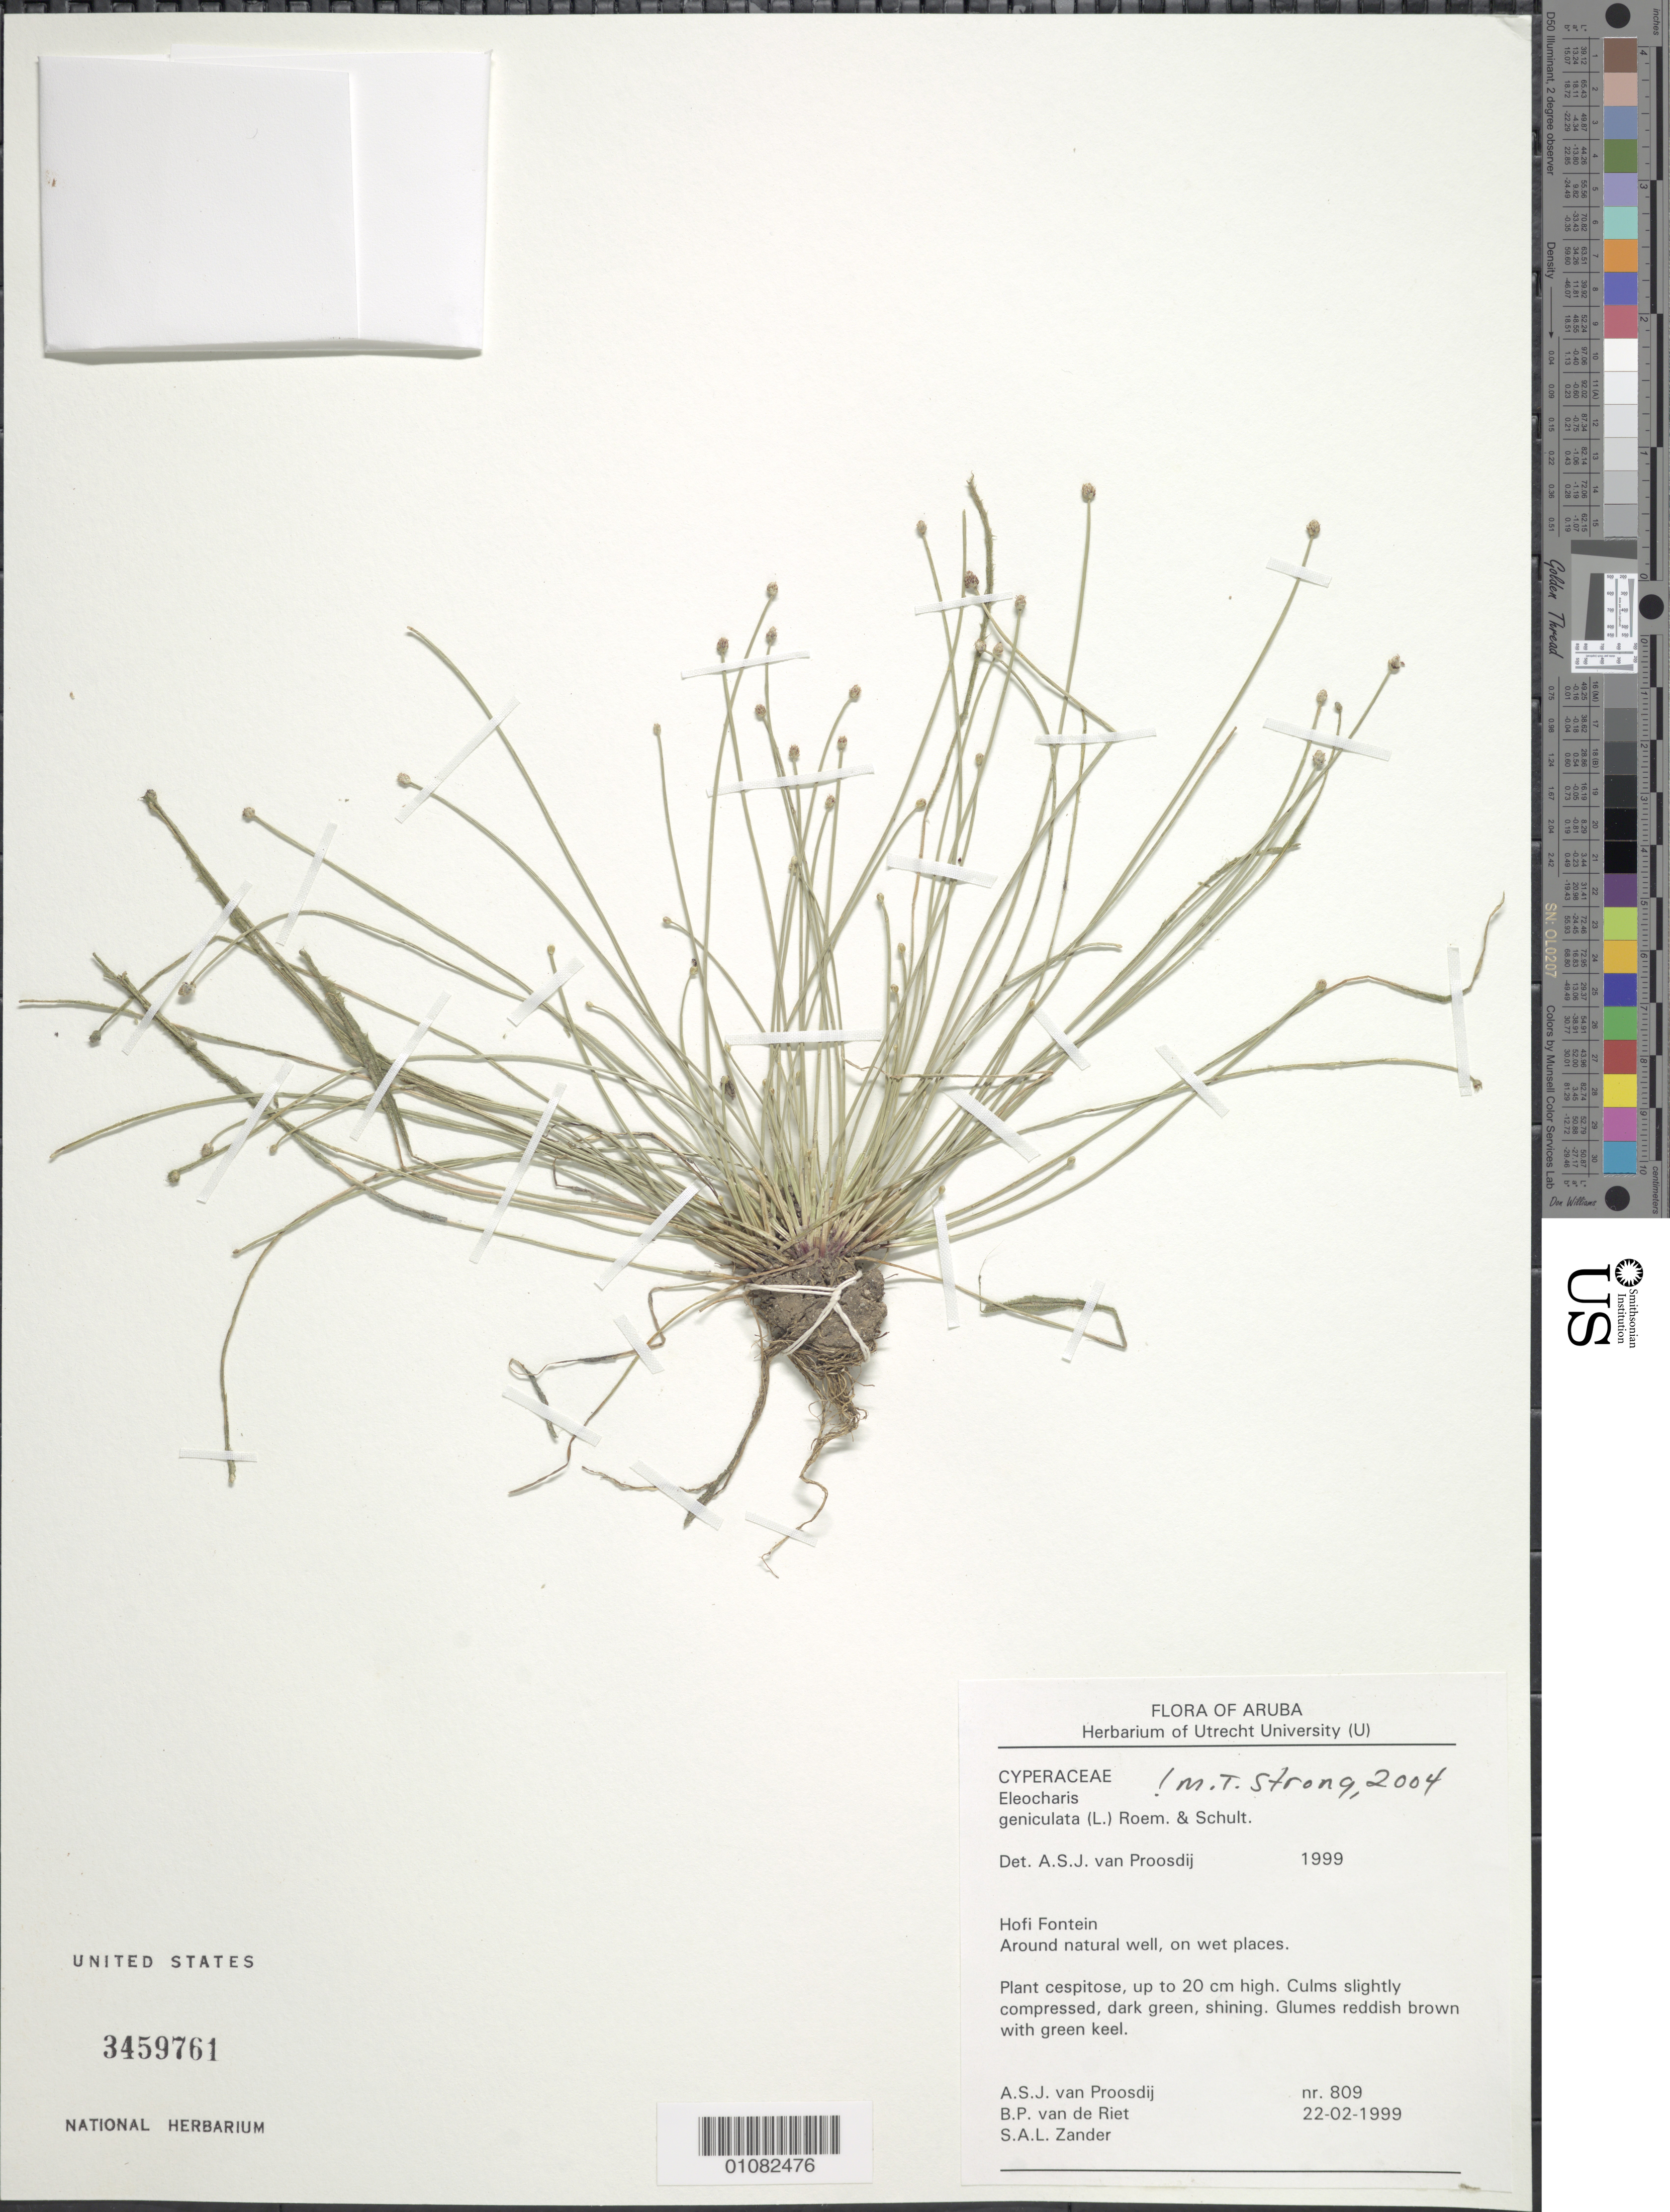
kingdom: Plantae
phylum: Tracheophyta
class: Liliopsida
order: Poales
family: Cyperaceae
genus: Eleocharis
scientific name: Eleocharis geniculata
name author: (L.) Roem. & Schult.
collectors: A. Proosdij, B. Riet & S. Zander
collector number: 809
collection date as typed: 22 Feb 1999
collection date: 1999-02-22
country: Aruba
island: Aruba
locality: Hofi Fontein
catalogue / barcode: US 3459761